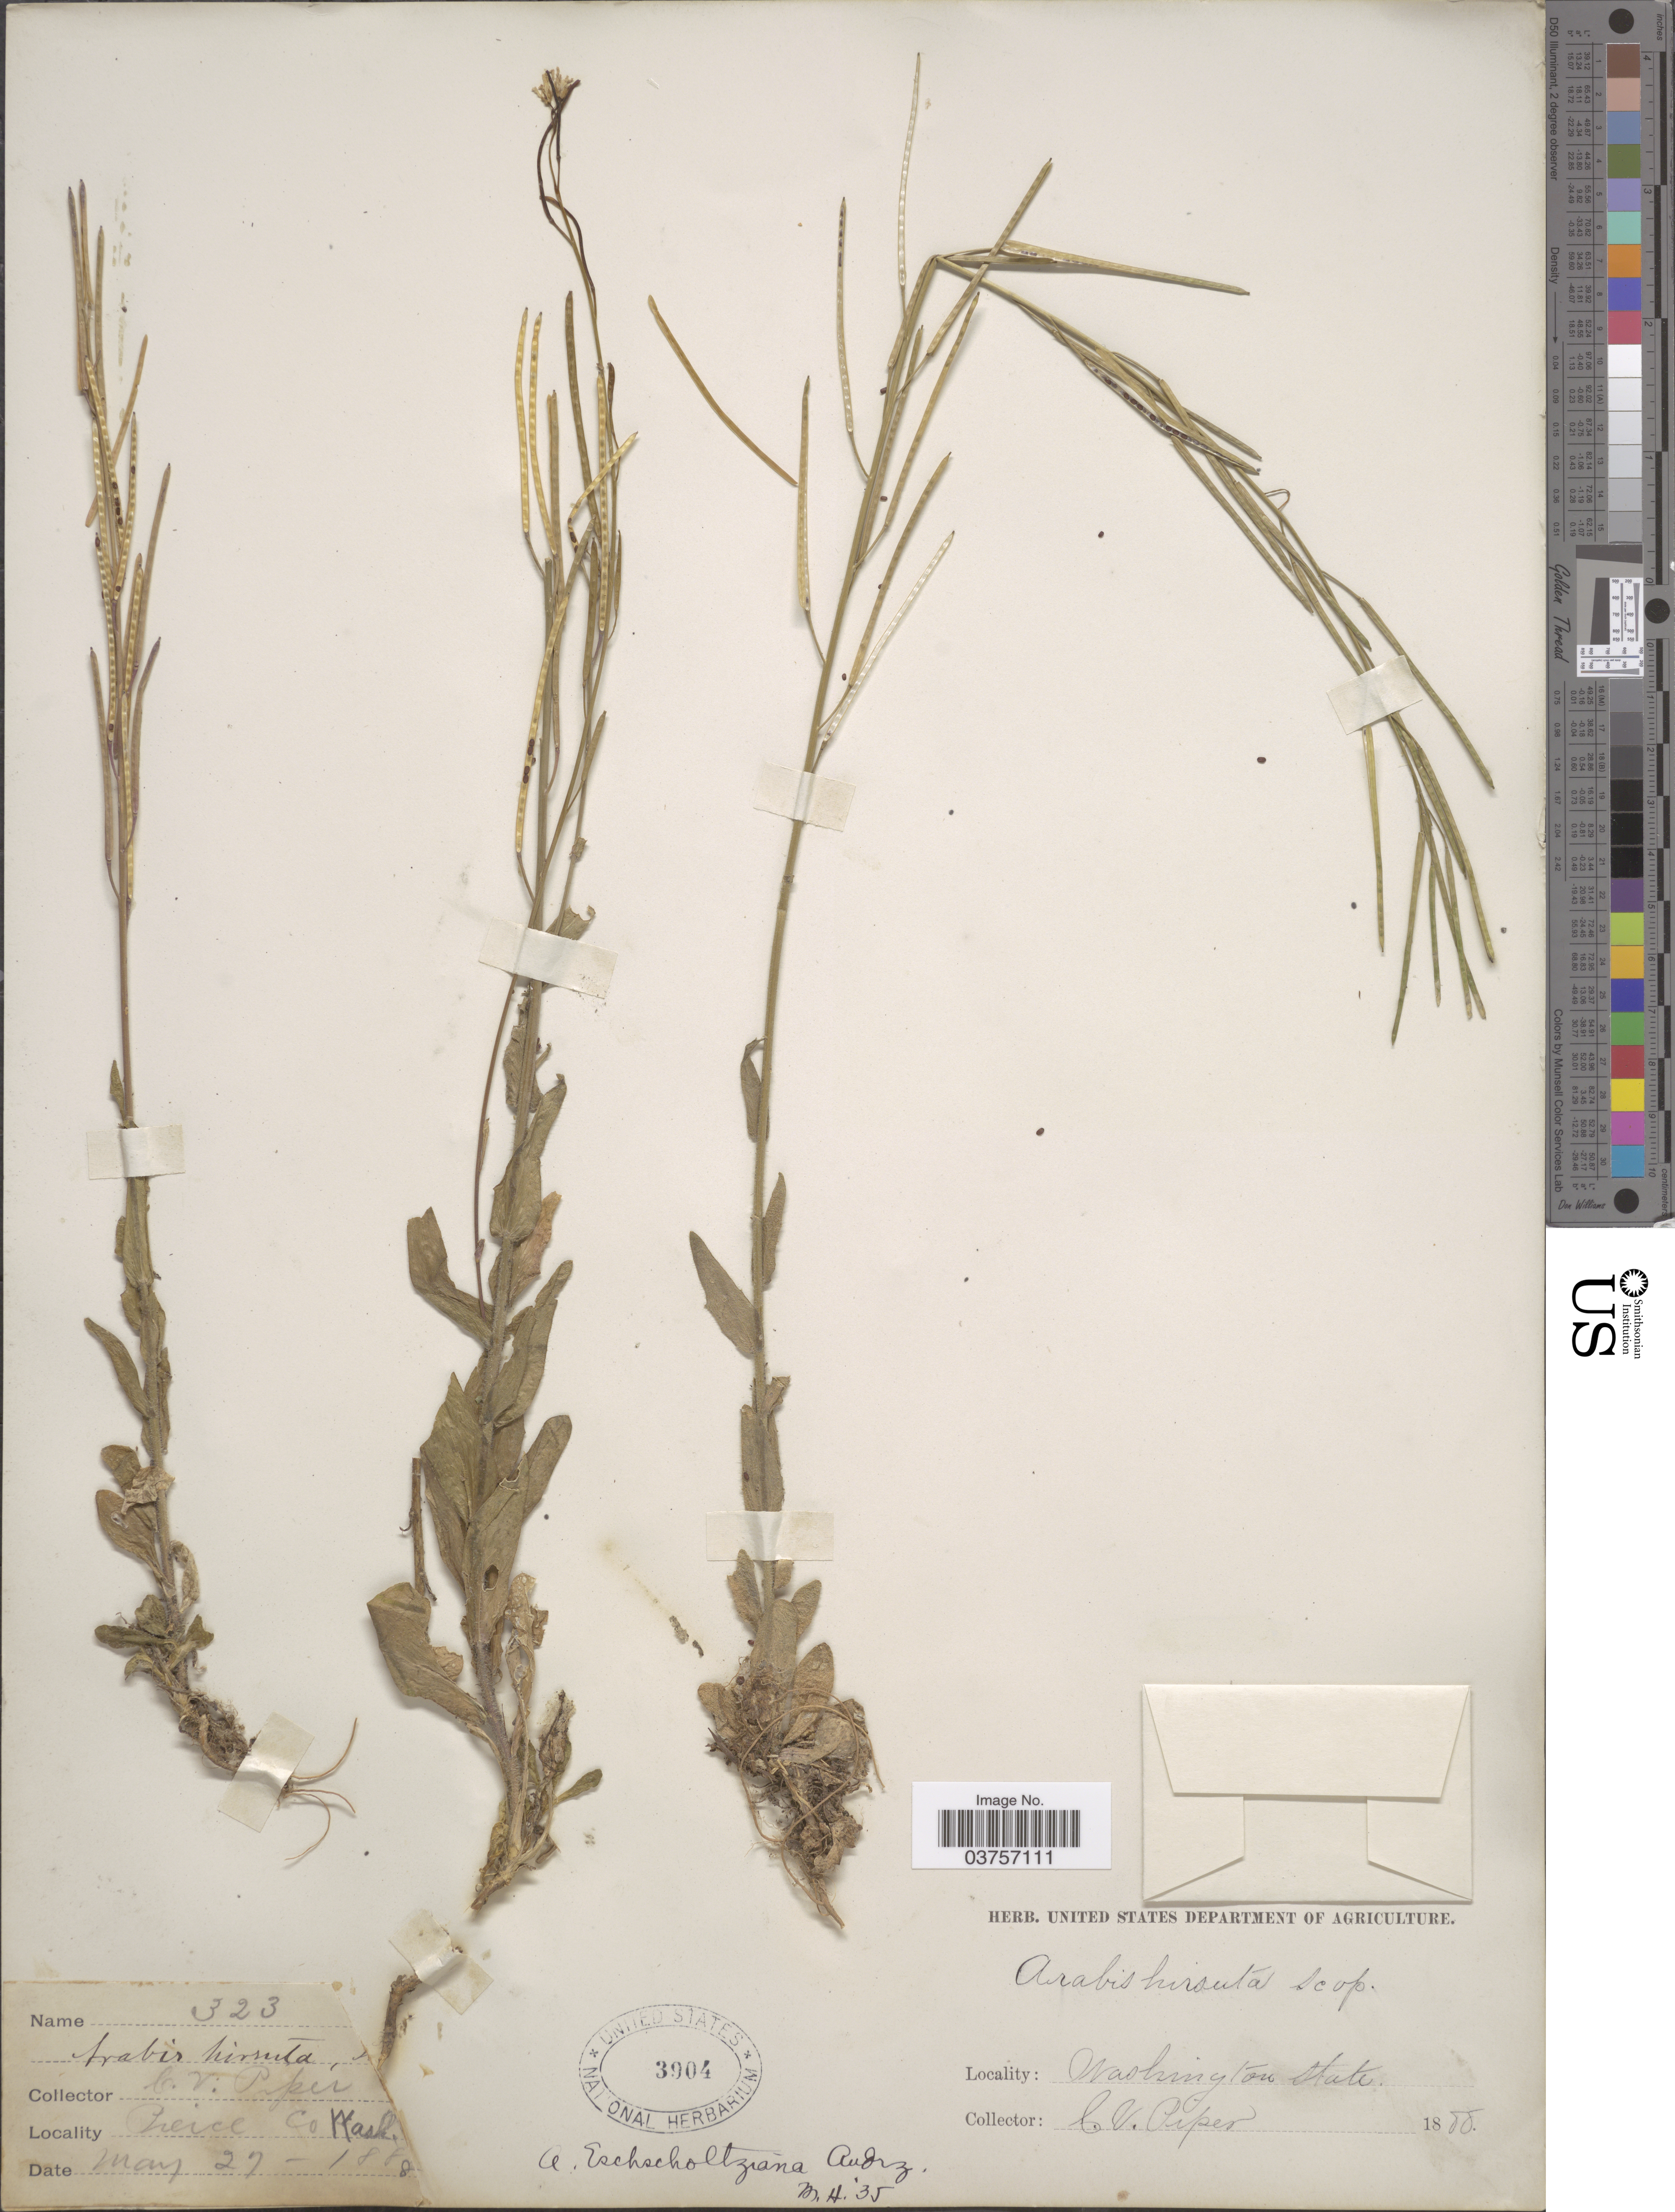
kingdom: Plantae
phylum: Tracheophyta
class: Magnoliopsida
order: Brassicales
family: Brassicaceae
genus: Arabis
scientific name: Arabis hirsuta var. eschscholtziana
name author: (Andrz. ex Ledeb.) Rollins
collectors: C. V. Piper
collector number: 323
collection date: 1888-05-27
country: United States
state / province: Washington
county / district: Pierce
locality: Pierce Co.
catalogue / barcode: US 3904